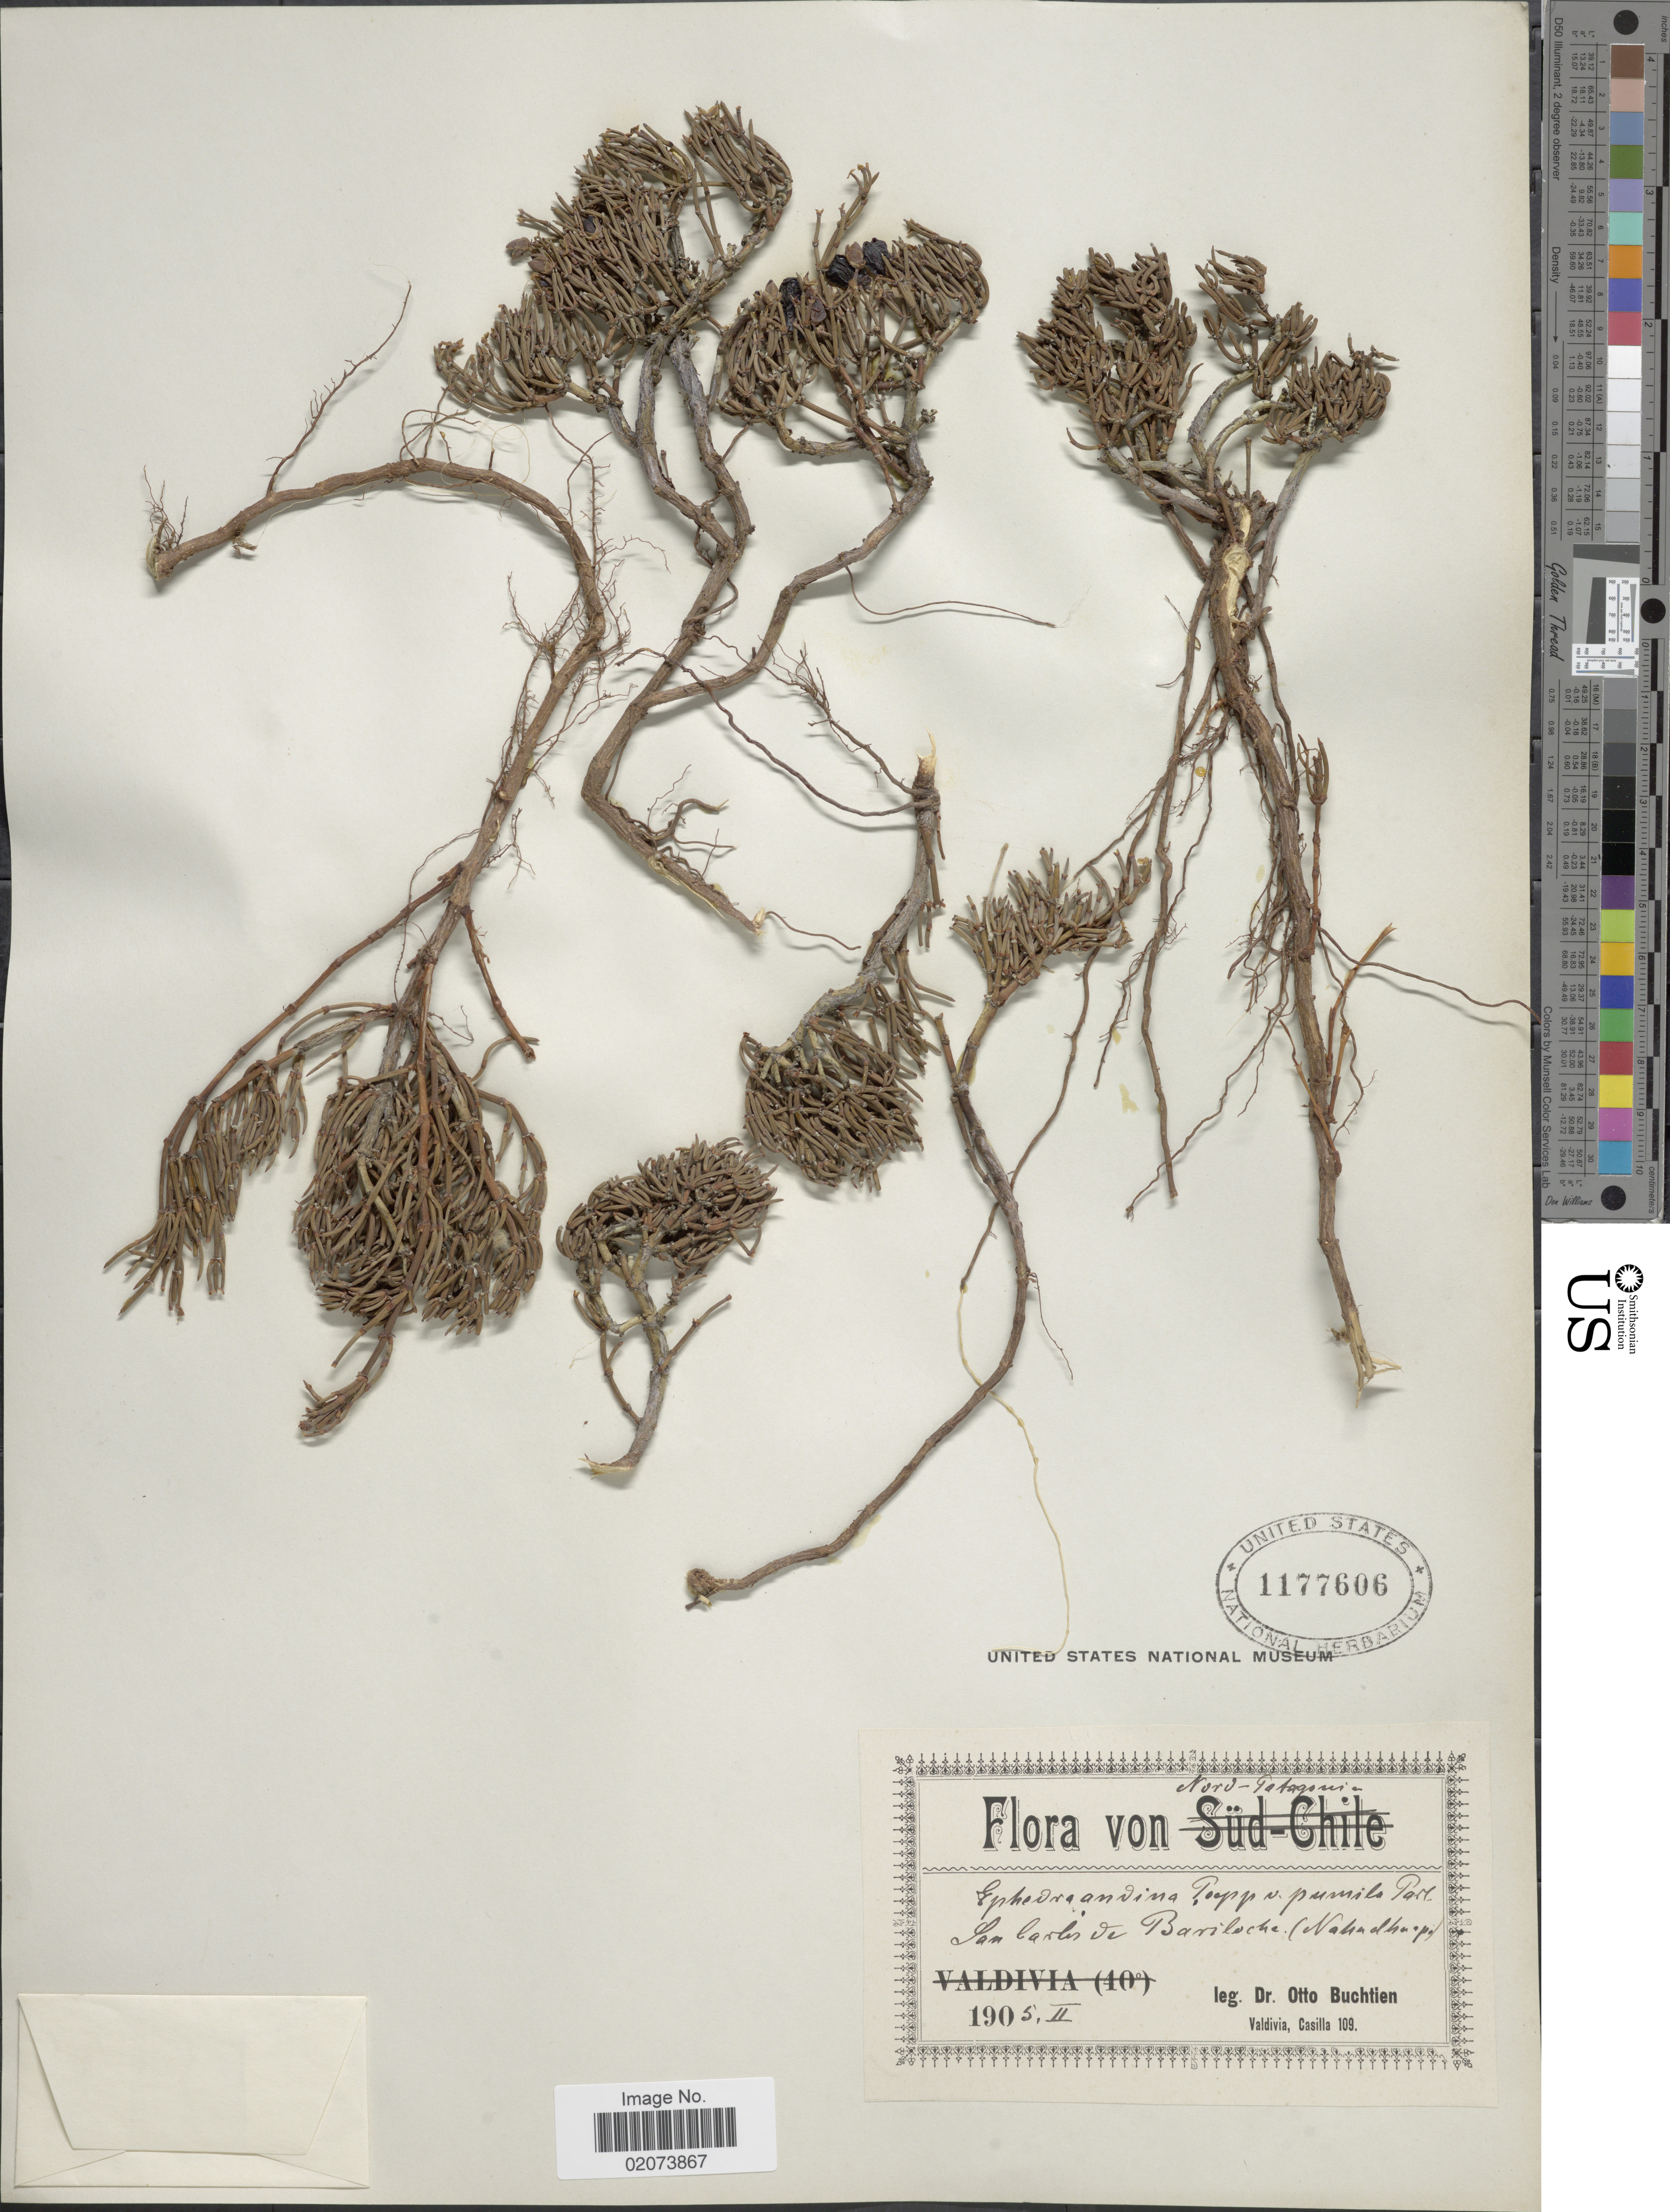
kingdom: Plantae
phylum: Tracheophyta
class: Gnetopsida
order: Ephedrales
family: Ephedraceae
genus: Ephedra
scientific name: Ephedra americana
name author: Humb. & Bonpl. ex Willd.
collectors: O. Buchtien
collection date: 1905-02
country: Argentina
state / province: Rio Negro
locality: Nord-Gatagsiu, San Carlos de Barioloche (Nadadhage)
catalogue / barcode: US 1177606